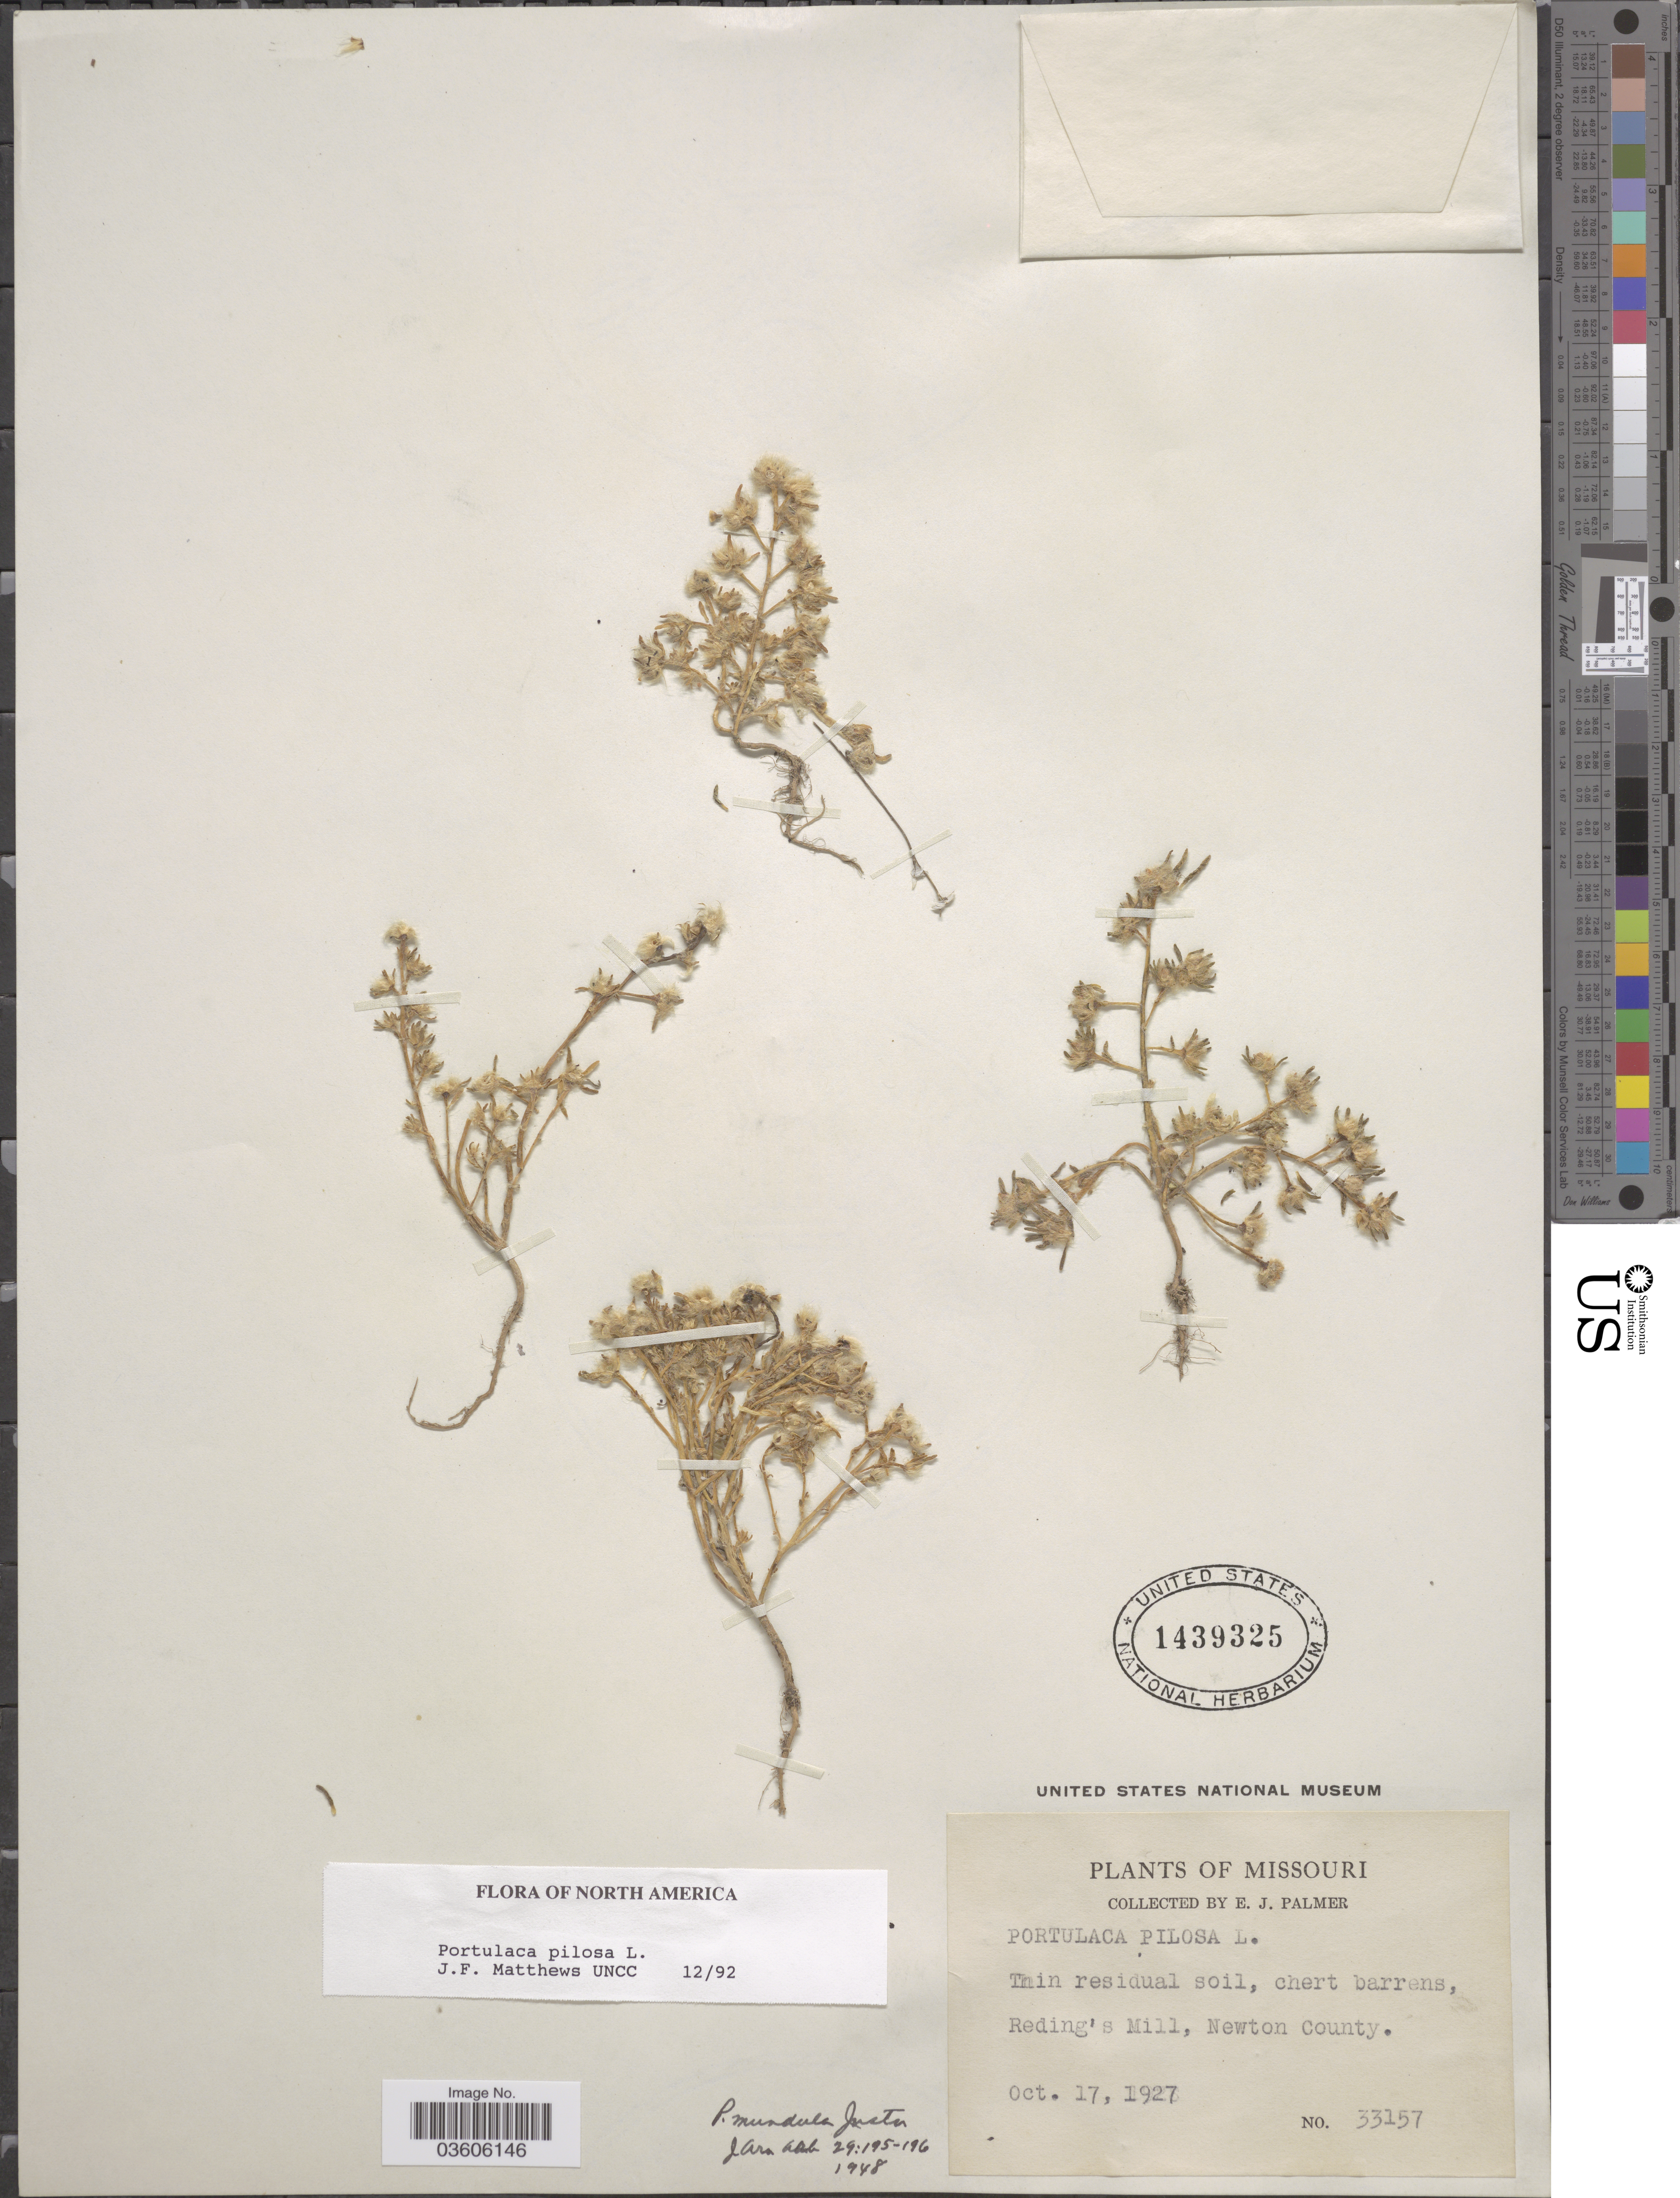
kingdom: Plantae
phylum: Tracheophyta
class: Magnoliopsida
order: Caryophyllales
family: Portulacaceae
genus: Portulaca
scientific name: Portulaca pilosa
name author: L.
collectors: E. J. Palmer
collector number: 33157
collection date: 1927-10-17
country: United States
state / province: Missouri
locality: Reding's Mill, Newton County.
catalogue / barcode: US 1439325